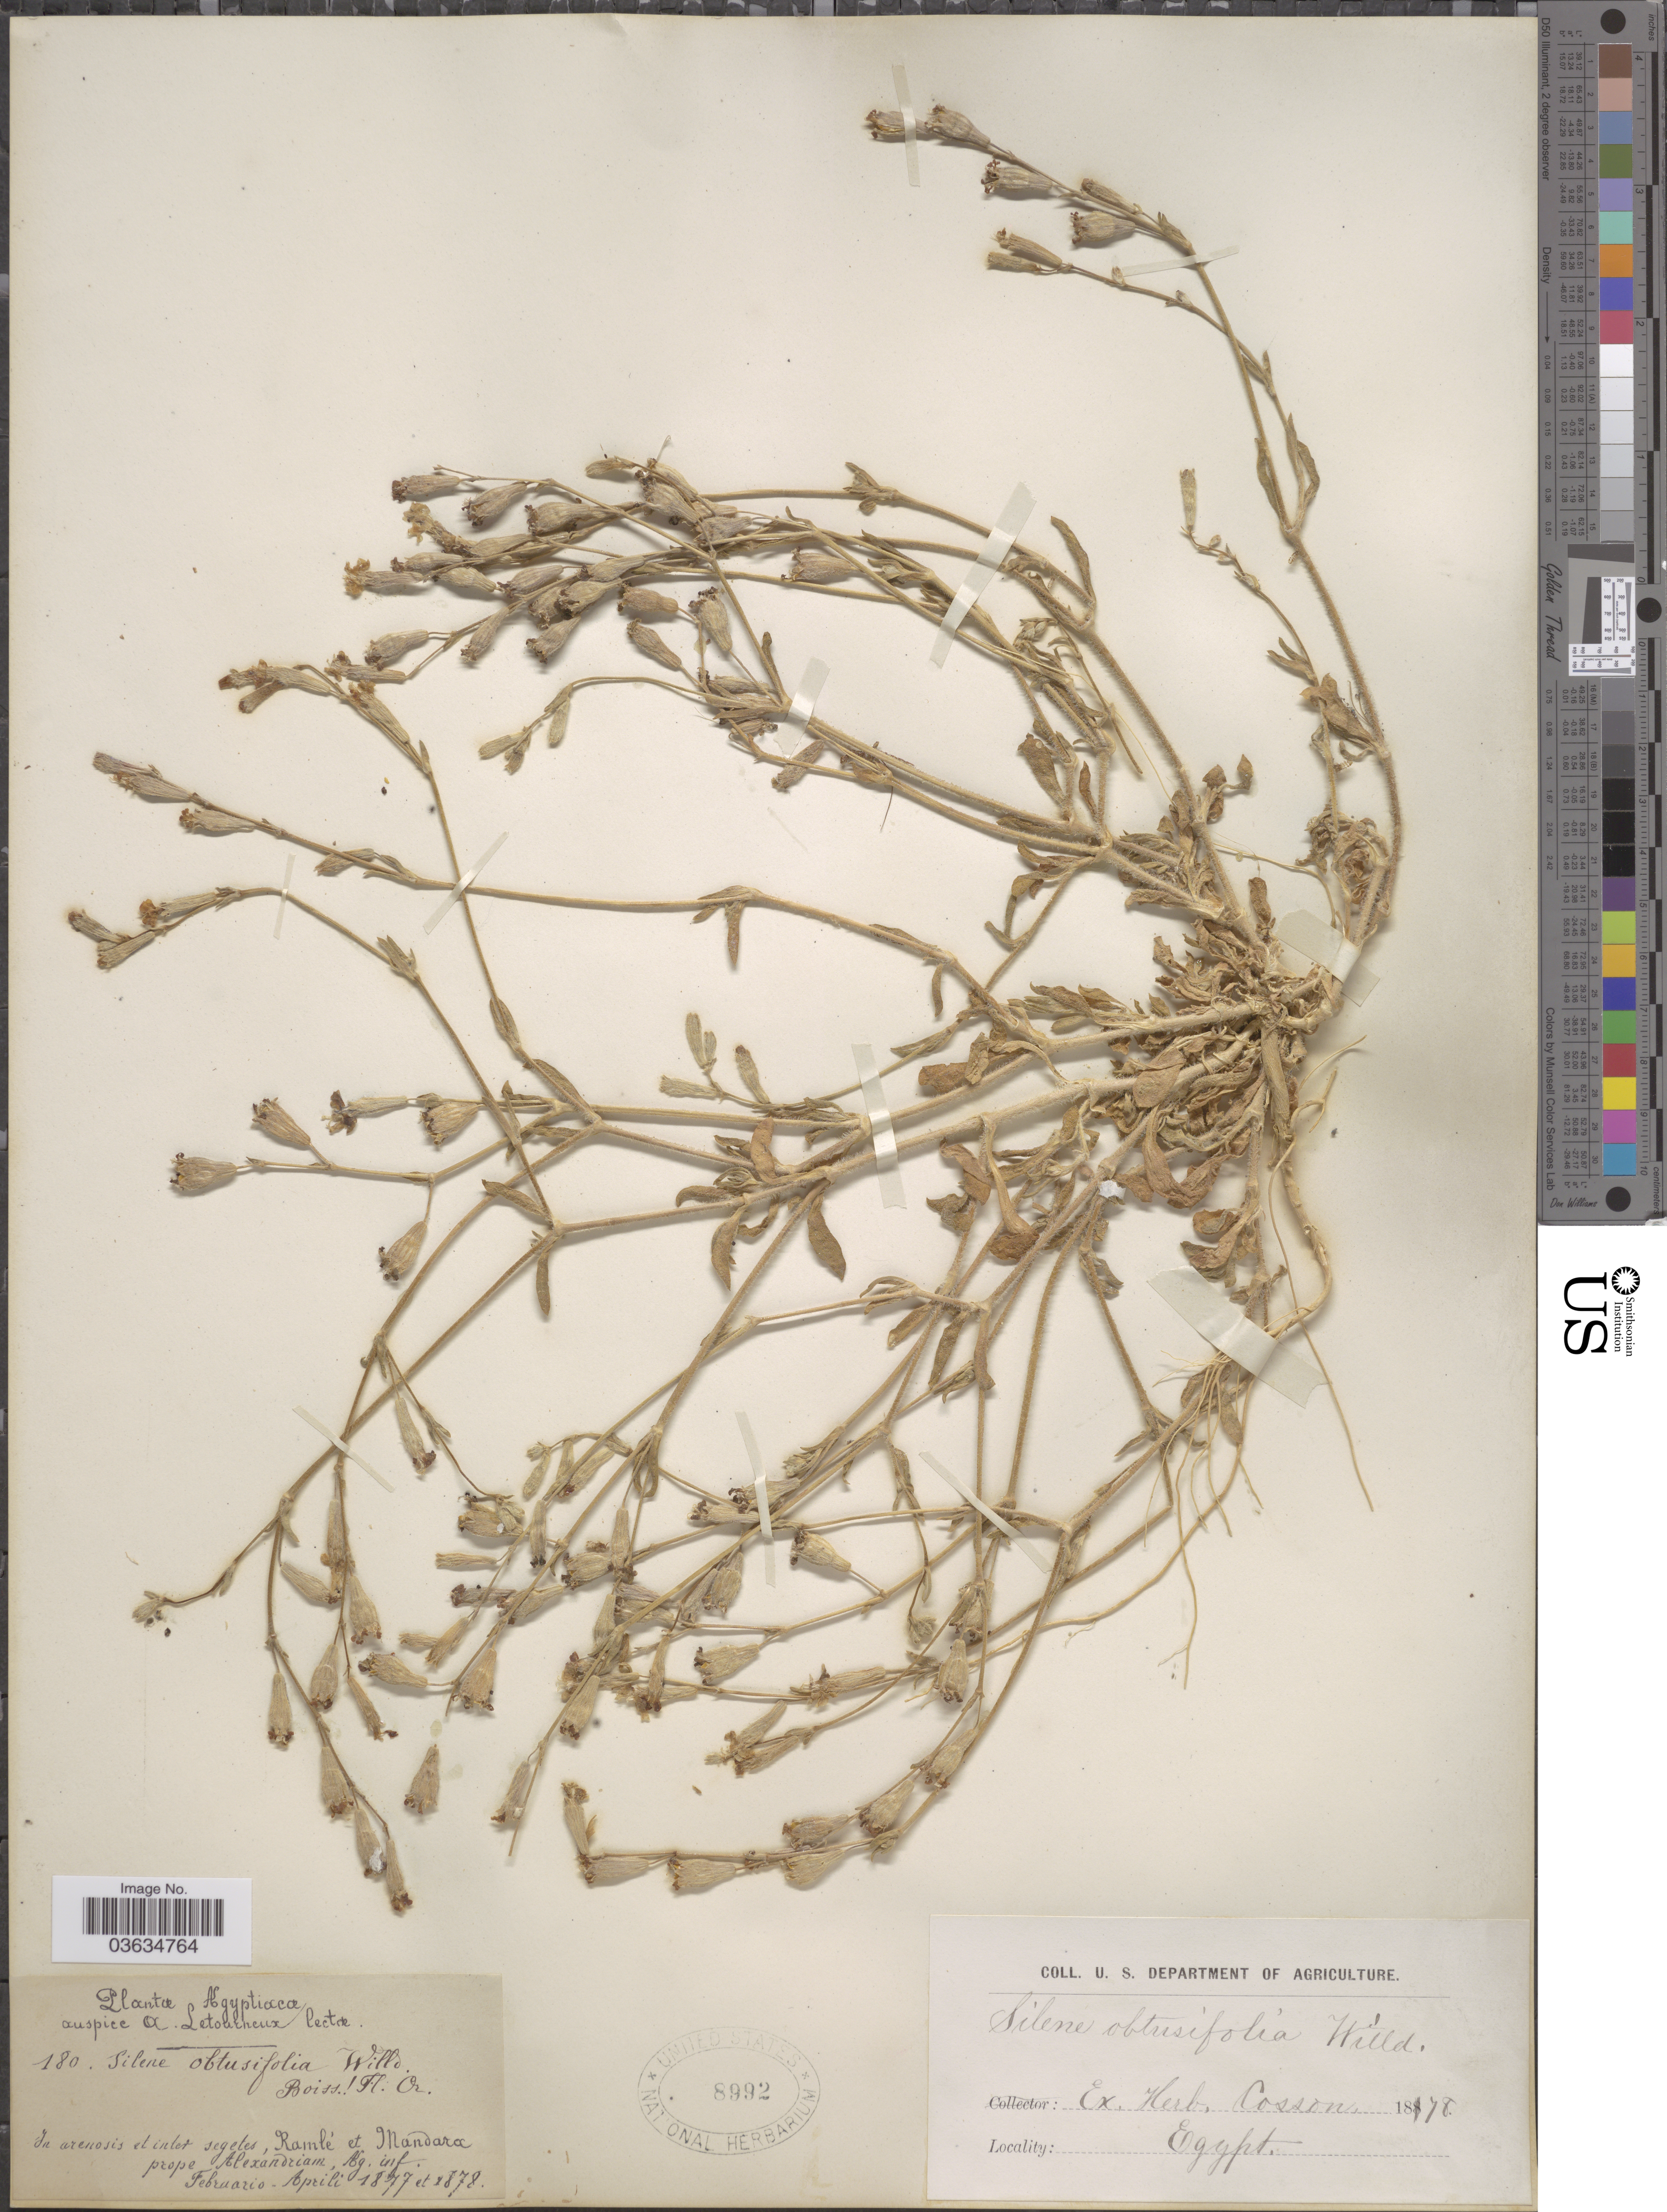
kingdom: Plantae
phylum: Tracheophyta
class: Magnoliopsida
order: Caryophyllales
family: Caryophyllaceae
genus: Silene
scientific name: Silene obtusifolia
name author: Willd.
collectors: A. Letourneux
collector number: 180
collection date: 1877-02/1878-04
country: Egypt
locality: Agyptiacæ. In arenosis et inlet segetes, Ramlé et Mandara prope Alexandriam, Alg inf.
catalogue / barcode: US 8992